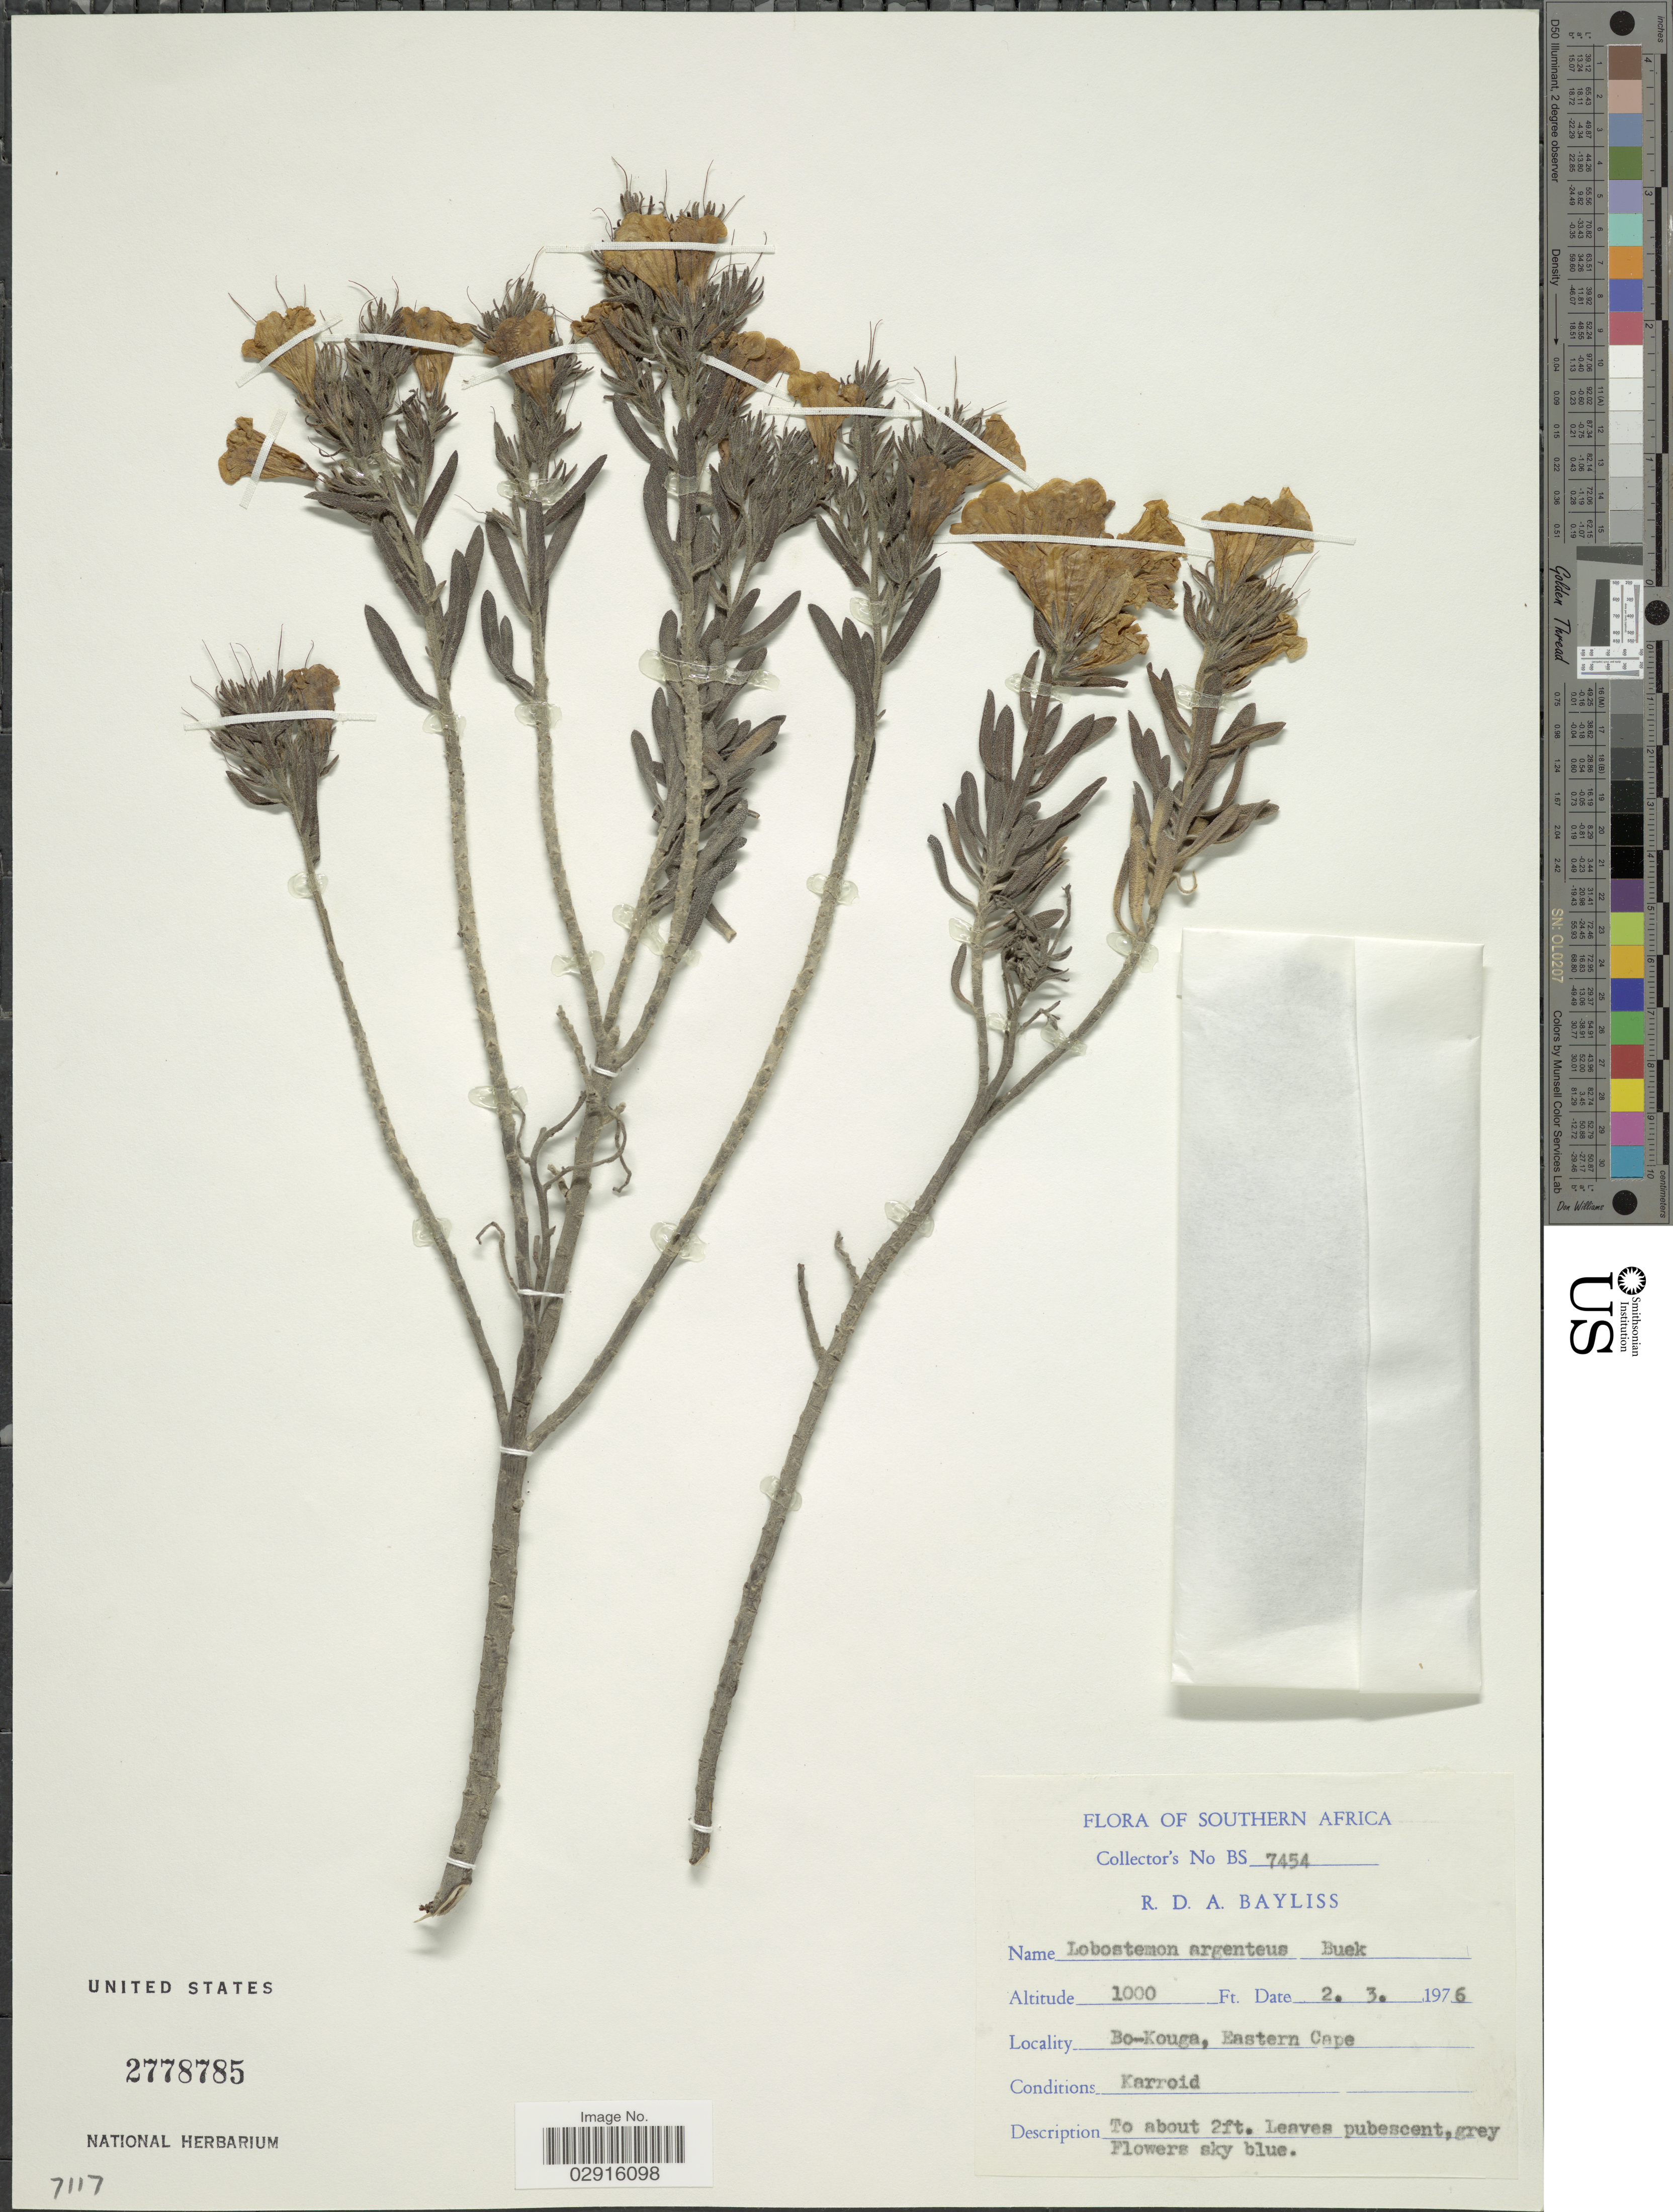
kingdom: Plantae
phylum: Tracheophyta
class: Magnoliopsida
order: Boraginales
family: Boraginaceae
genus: Lobostemon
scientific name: Lobostemon argenteus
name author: Buek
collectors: R. Bayliss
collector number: BS7454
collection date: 1976-03-02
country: South Africa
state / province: Eastern Cape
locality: Bo-Kouga, Eastern Cape. Karroid.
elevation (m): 305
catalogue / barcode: US 2778785